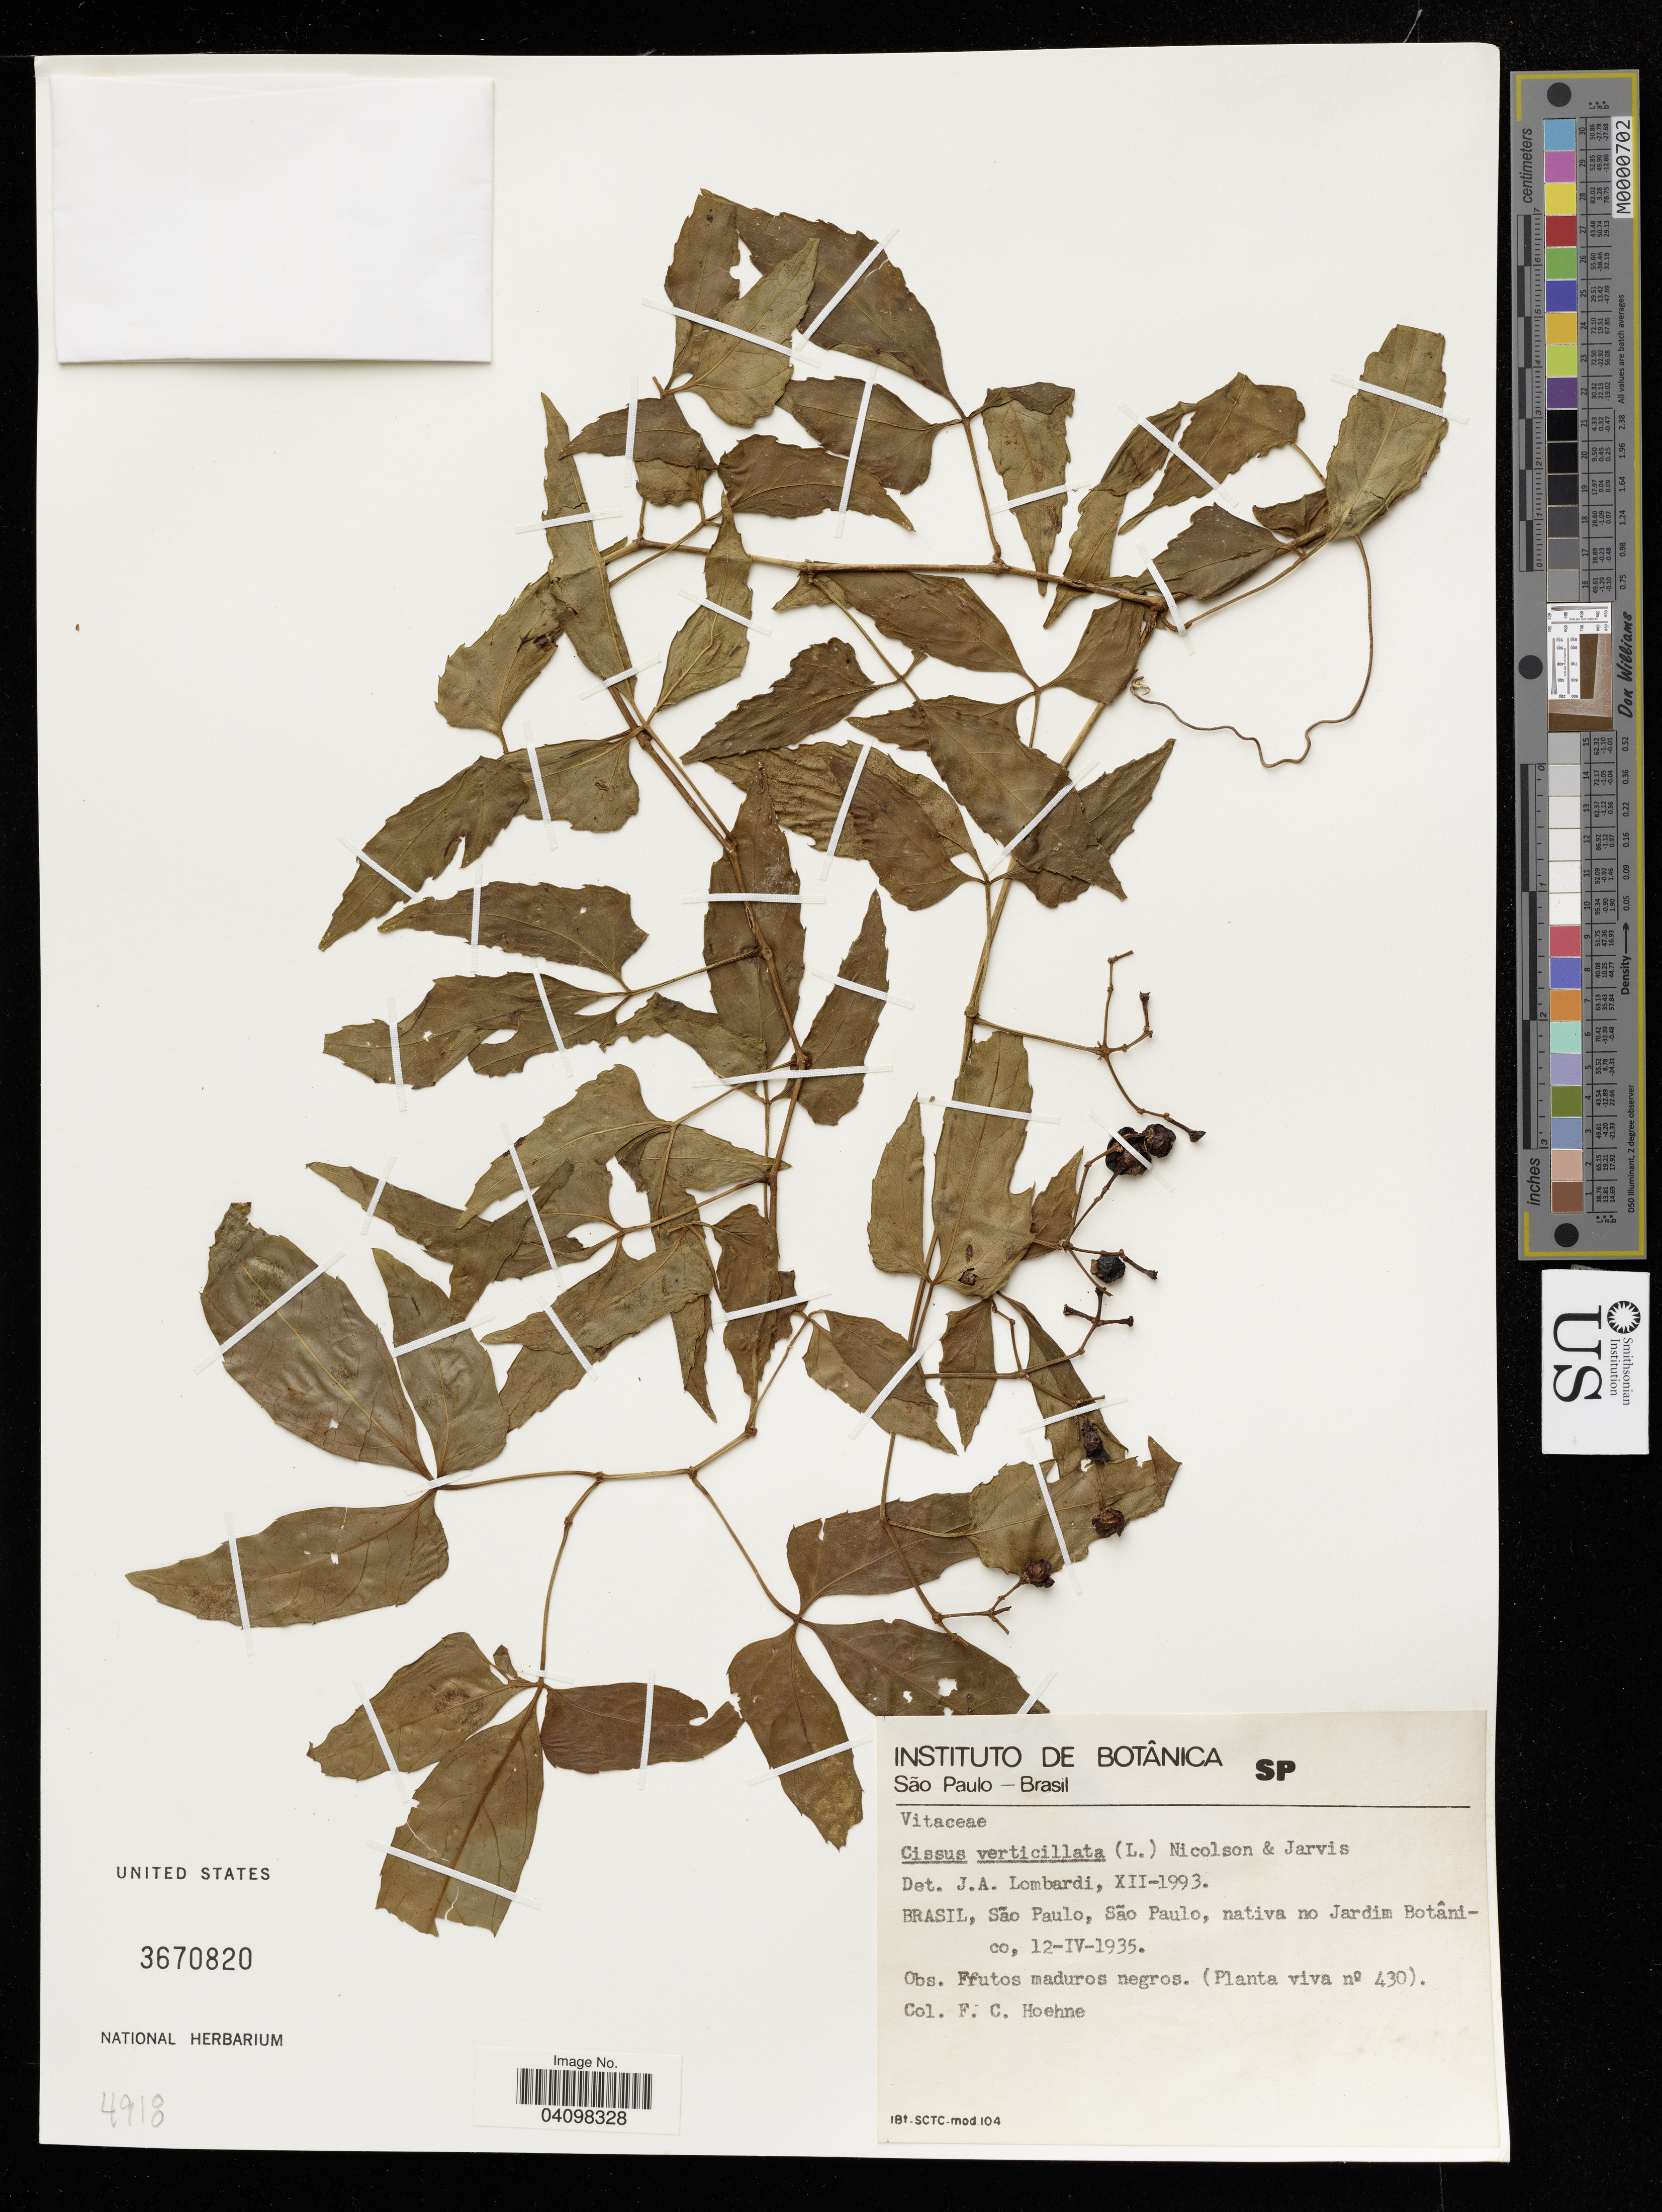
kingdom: Plantae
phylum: Tracheophyta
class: Magnoliopsida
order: Vitales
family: Vitaceae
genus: Cissus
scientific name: Cissus verticillata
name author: (L.) Nicolson & C.E. Jarvis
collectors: F. C. Hoehne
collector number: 430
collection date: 1935-04-12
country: Brazil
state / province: São Paulo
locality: Paulo, São Paulo, nativa no Jardim Botânico.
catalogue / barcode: US 3670820